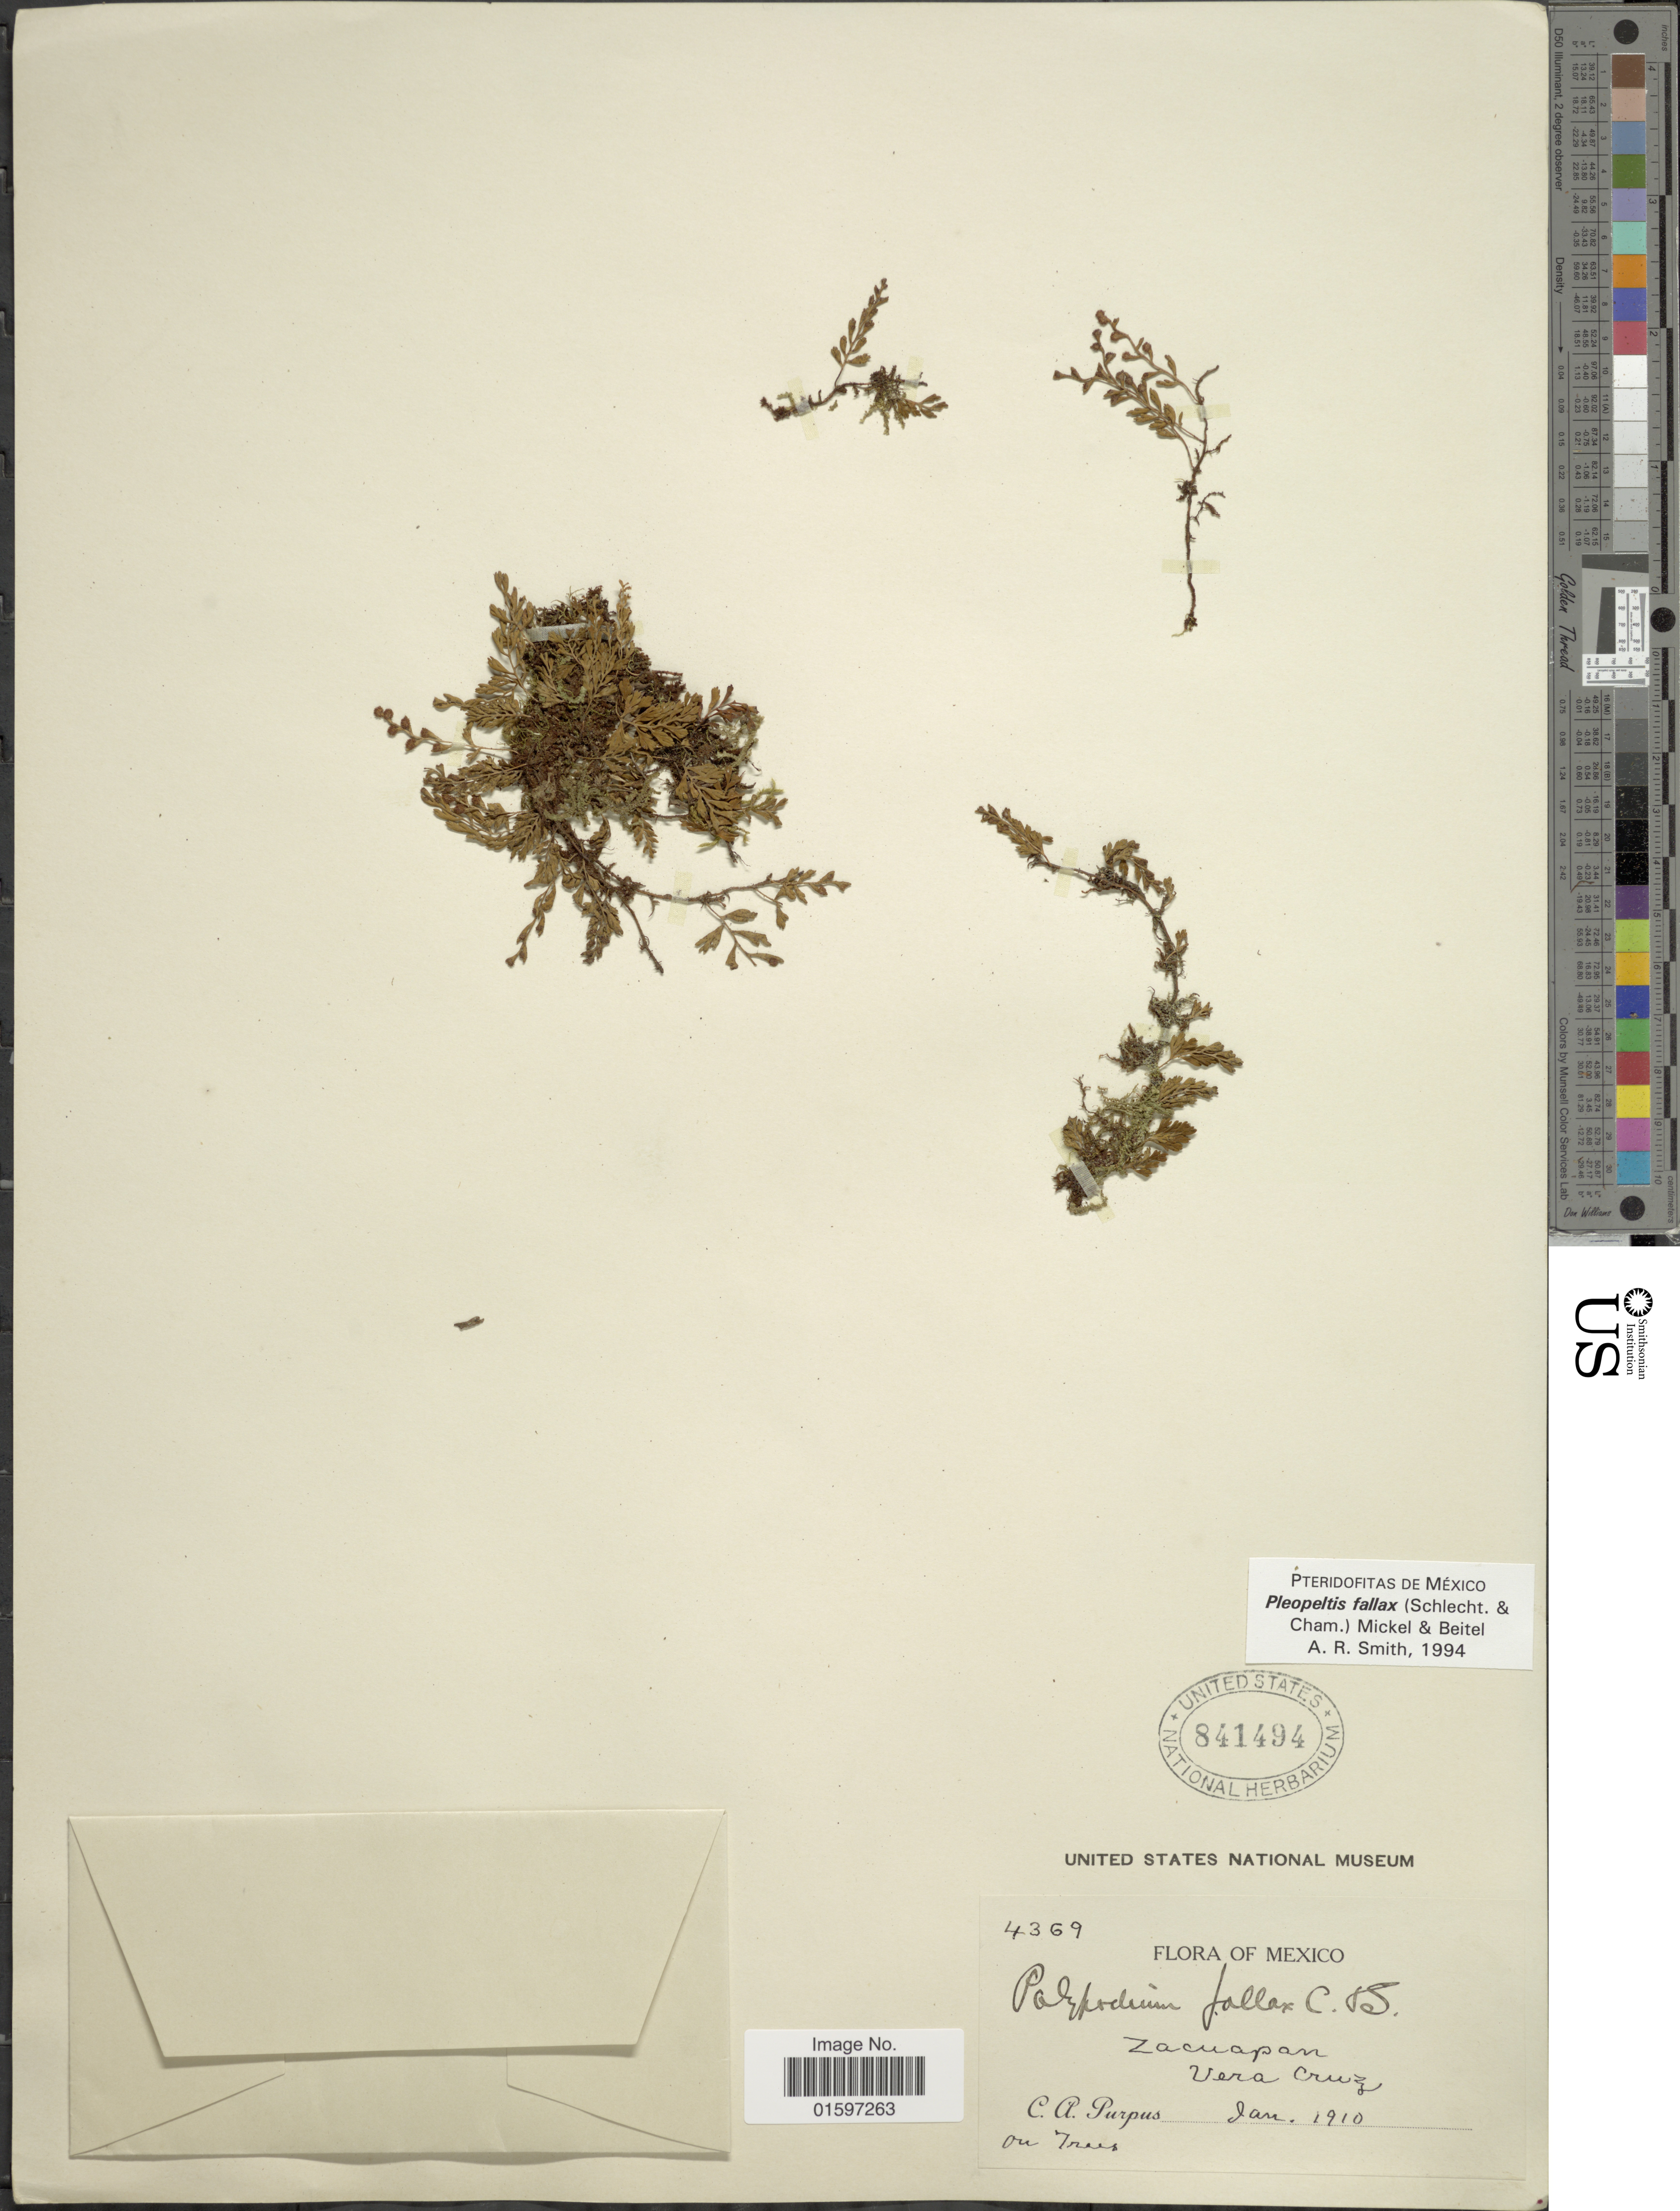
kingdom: Plantae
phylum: Tracheophyta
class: Polypodiopsida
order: Polypodiales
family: Polypodiaceae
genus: Pleopeltis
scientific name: Pleopeltis fallax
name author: (Schltdl. & Cham.) Mickel & Beitel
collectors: C. A. Purpus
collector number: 4369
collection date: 1910-01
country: Mexico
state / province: Veracruz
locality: Mexico, Zacuapan, Vera Cruz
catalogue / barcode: US 841494